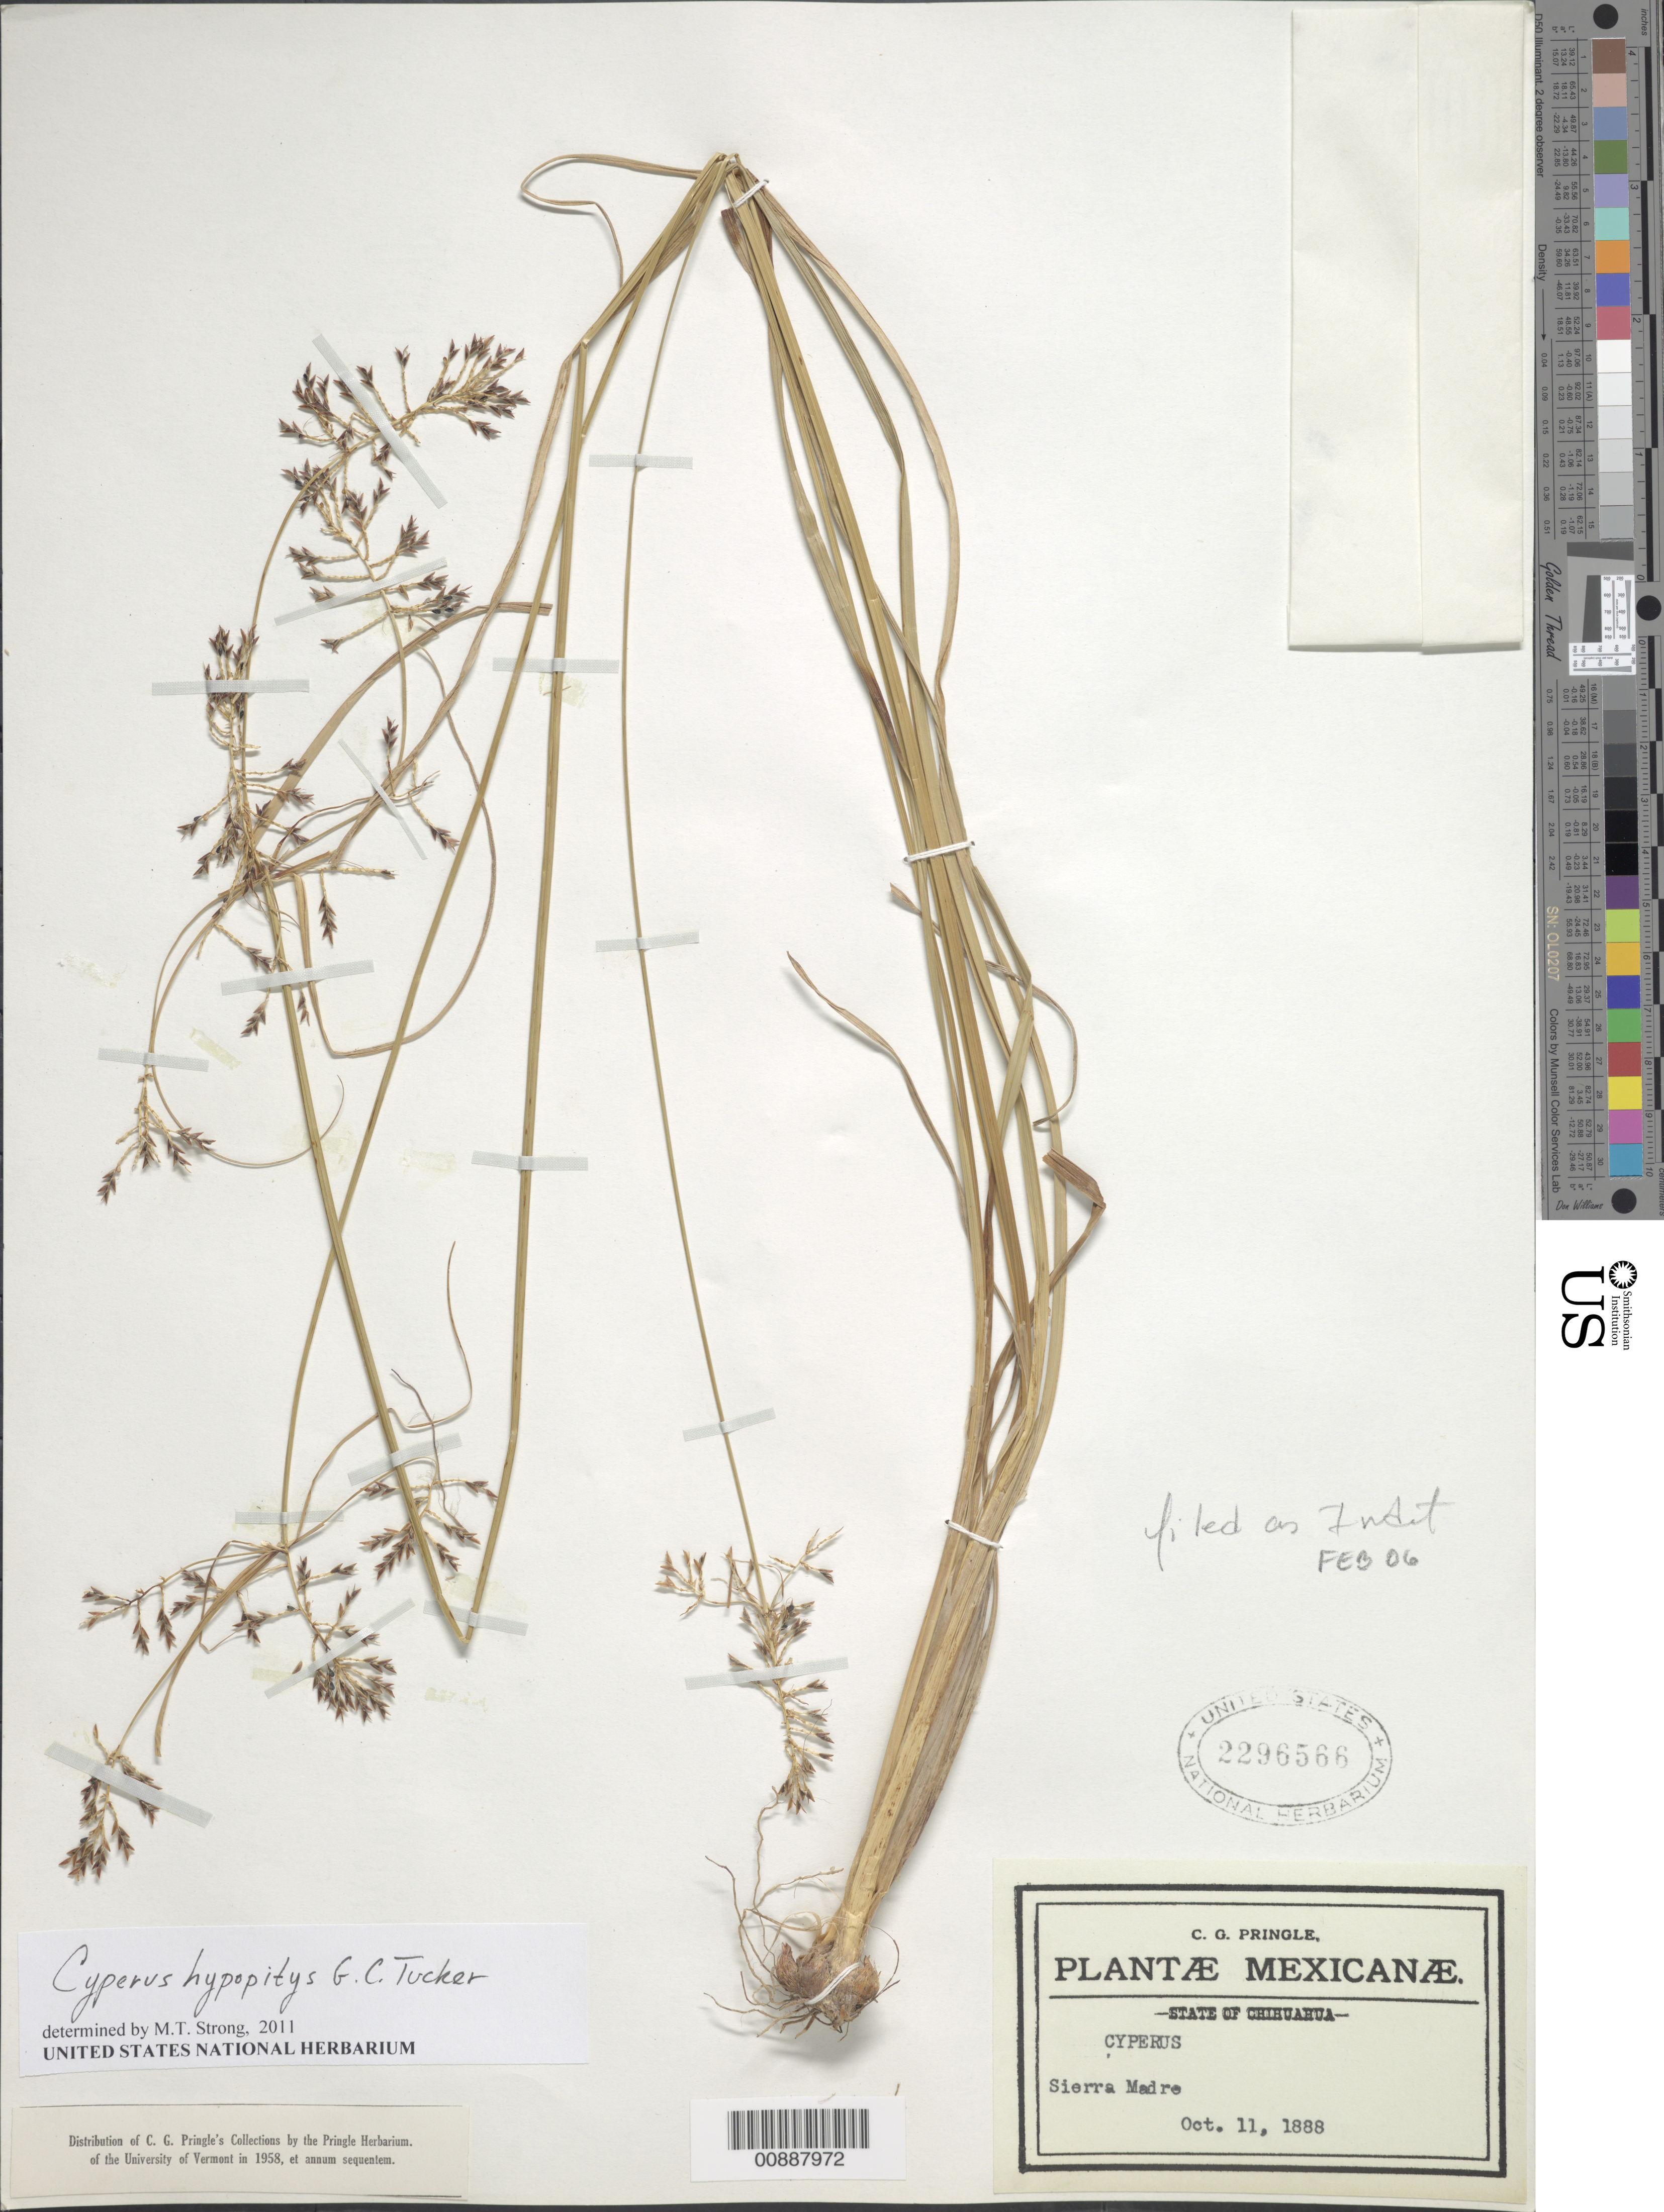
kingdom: Plantae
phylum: Tracheophyta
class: Liliopsida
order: Poales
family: Cyperaceae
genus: Cyperus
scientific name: Cyperus hypopitys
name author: G.C. Tucker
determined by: Strong, Mark T., (BOT), Smithsonian Institution - National Museum of Natural History (UNITED STATES)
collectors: C. G. Pringle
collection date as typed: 11 Oct 1888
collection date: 1888-10-11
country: Mexico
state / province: Chihuahua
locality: Sierra Madre, Chihuahua.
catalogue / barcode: US 2296566